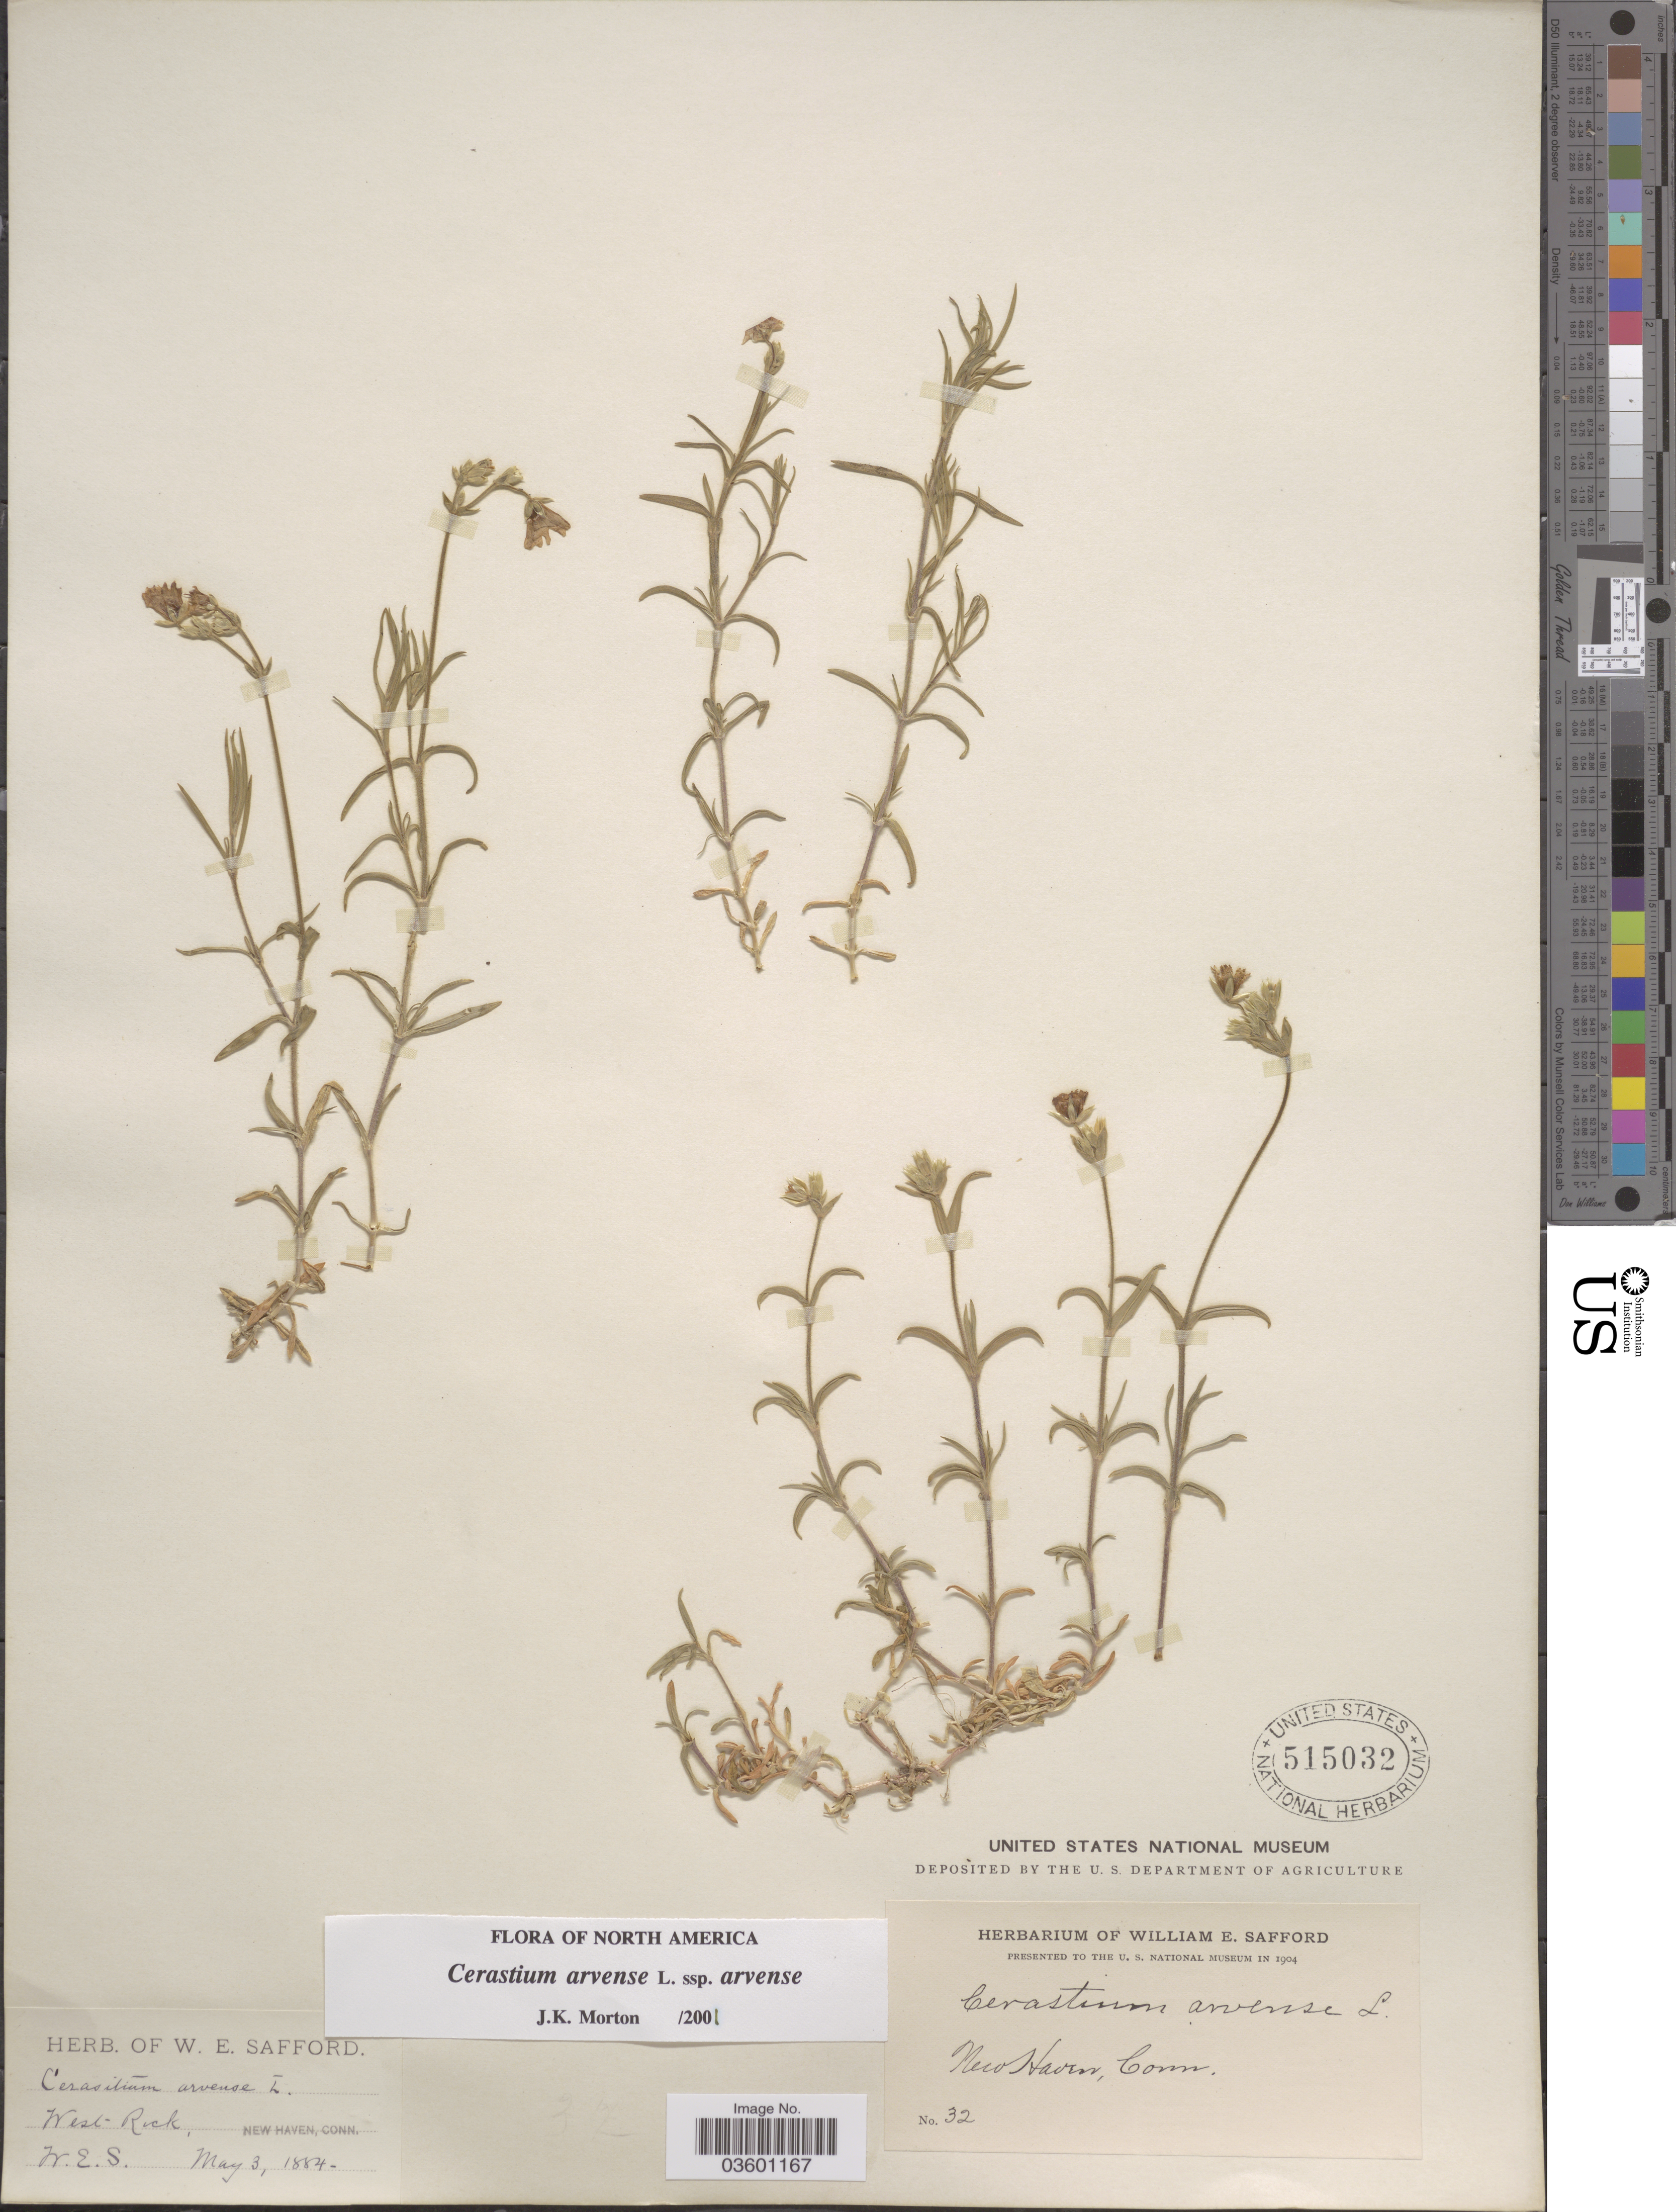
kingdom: Plantae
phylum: Tracheophyta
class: Magnoliopsida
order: Caryophyllales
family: Caryophyllaceae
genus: Cerastium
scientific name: Cerastium arvense subsp. arvense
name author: L.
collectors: W. E. Safford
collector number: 32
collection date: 1884-05-03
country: United States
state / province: Connecticut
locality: West Rock, New Haven.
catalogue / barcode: US 515032